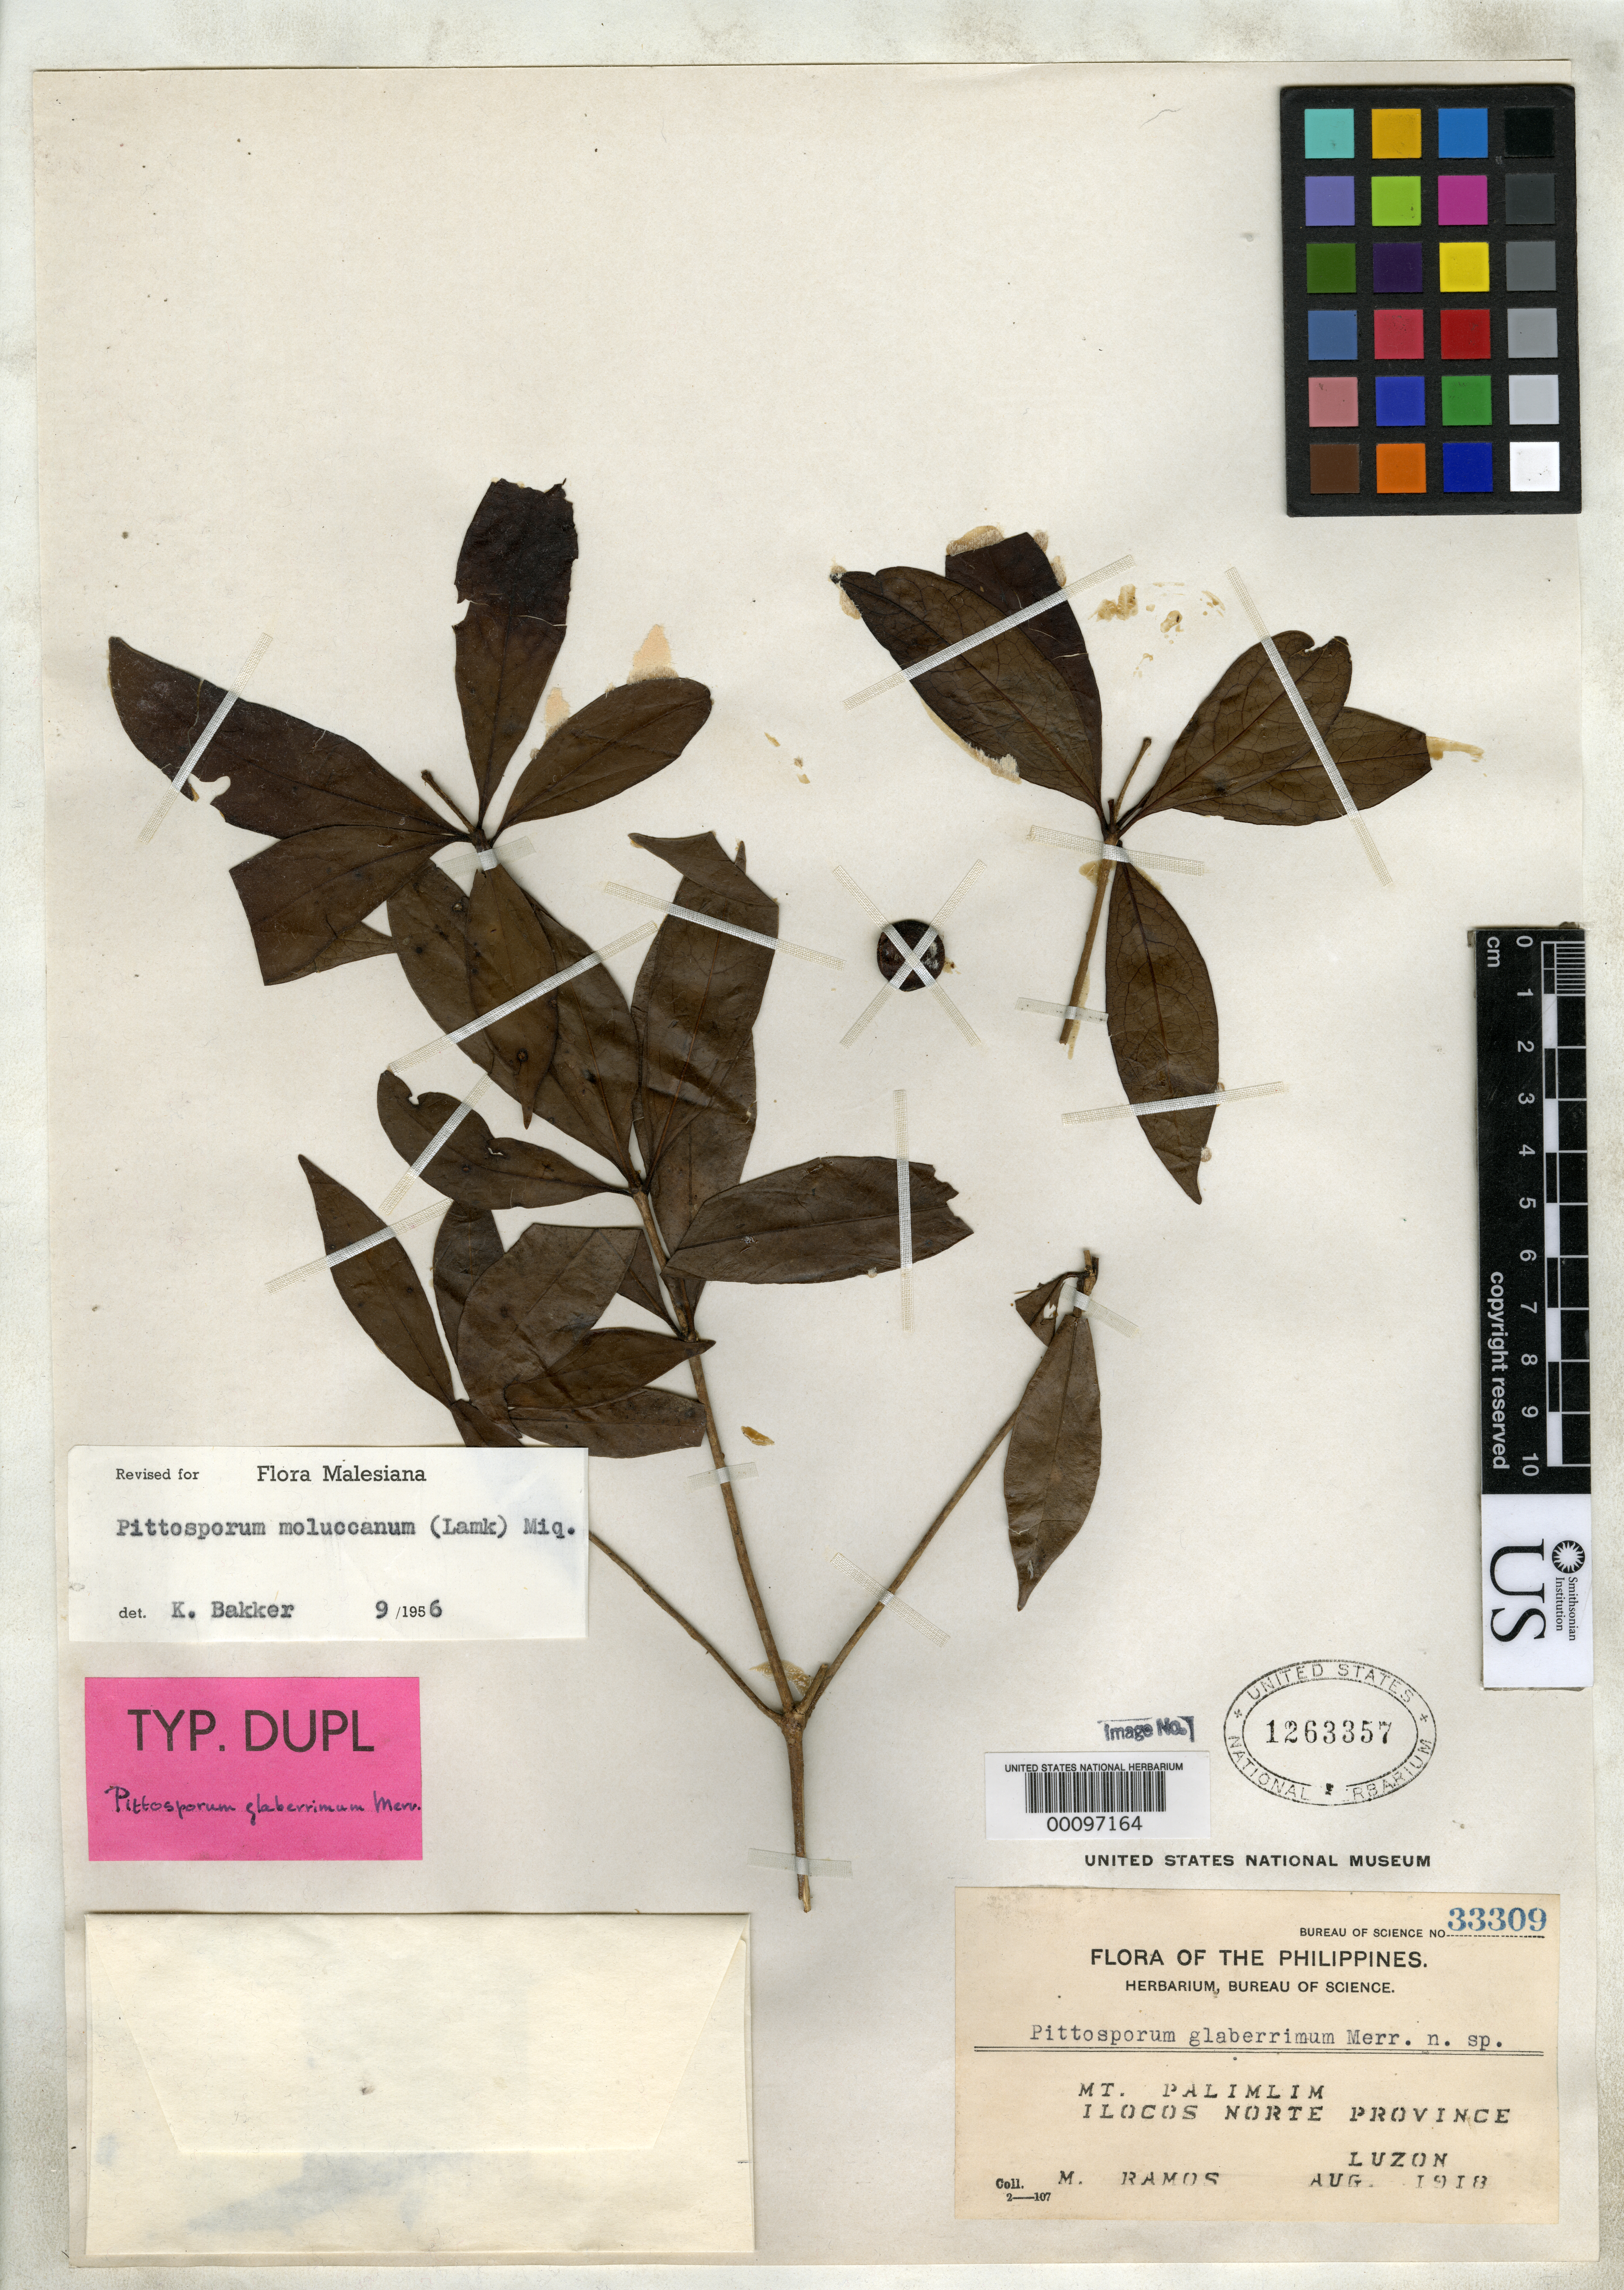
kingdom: Plantae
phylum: Tracheophyta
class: Magnoliopsida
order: Apiales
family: Pittosporaceae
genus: Pittosporum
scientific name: Pittosporum glaberrimum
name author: Merr.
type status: Isotype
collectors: M. Ramos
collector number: Bur. Sci. 33309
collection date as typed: Aug 1918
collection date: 1918-08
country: Philippines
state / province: Ilocos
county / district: Ilocos Norte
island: Luzon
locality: Mt. Palimlim.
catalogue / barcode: US 1263357